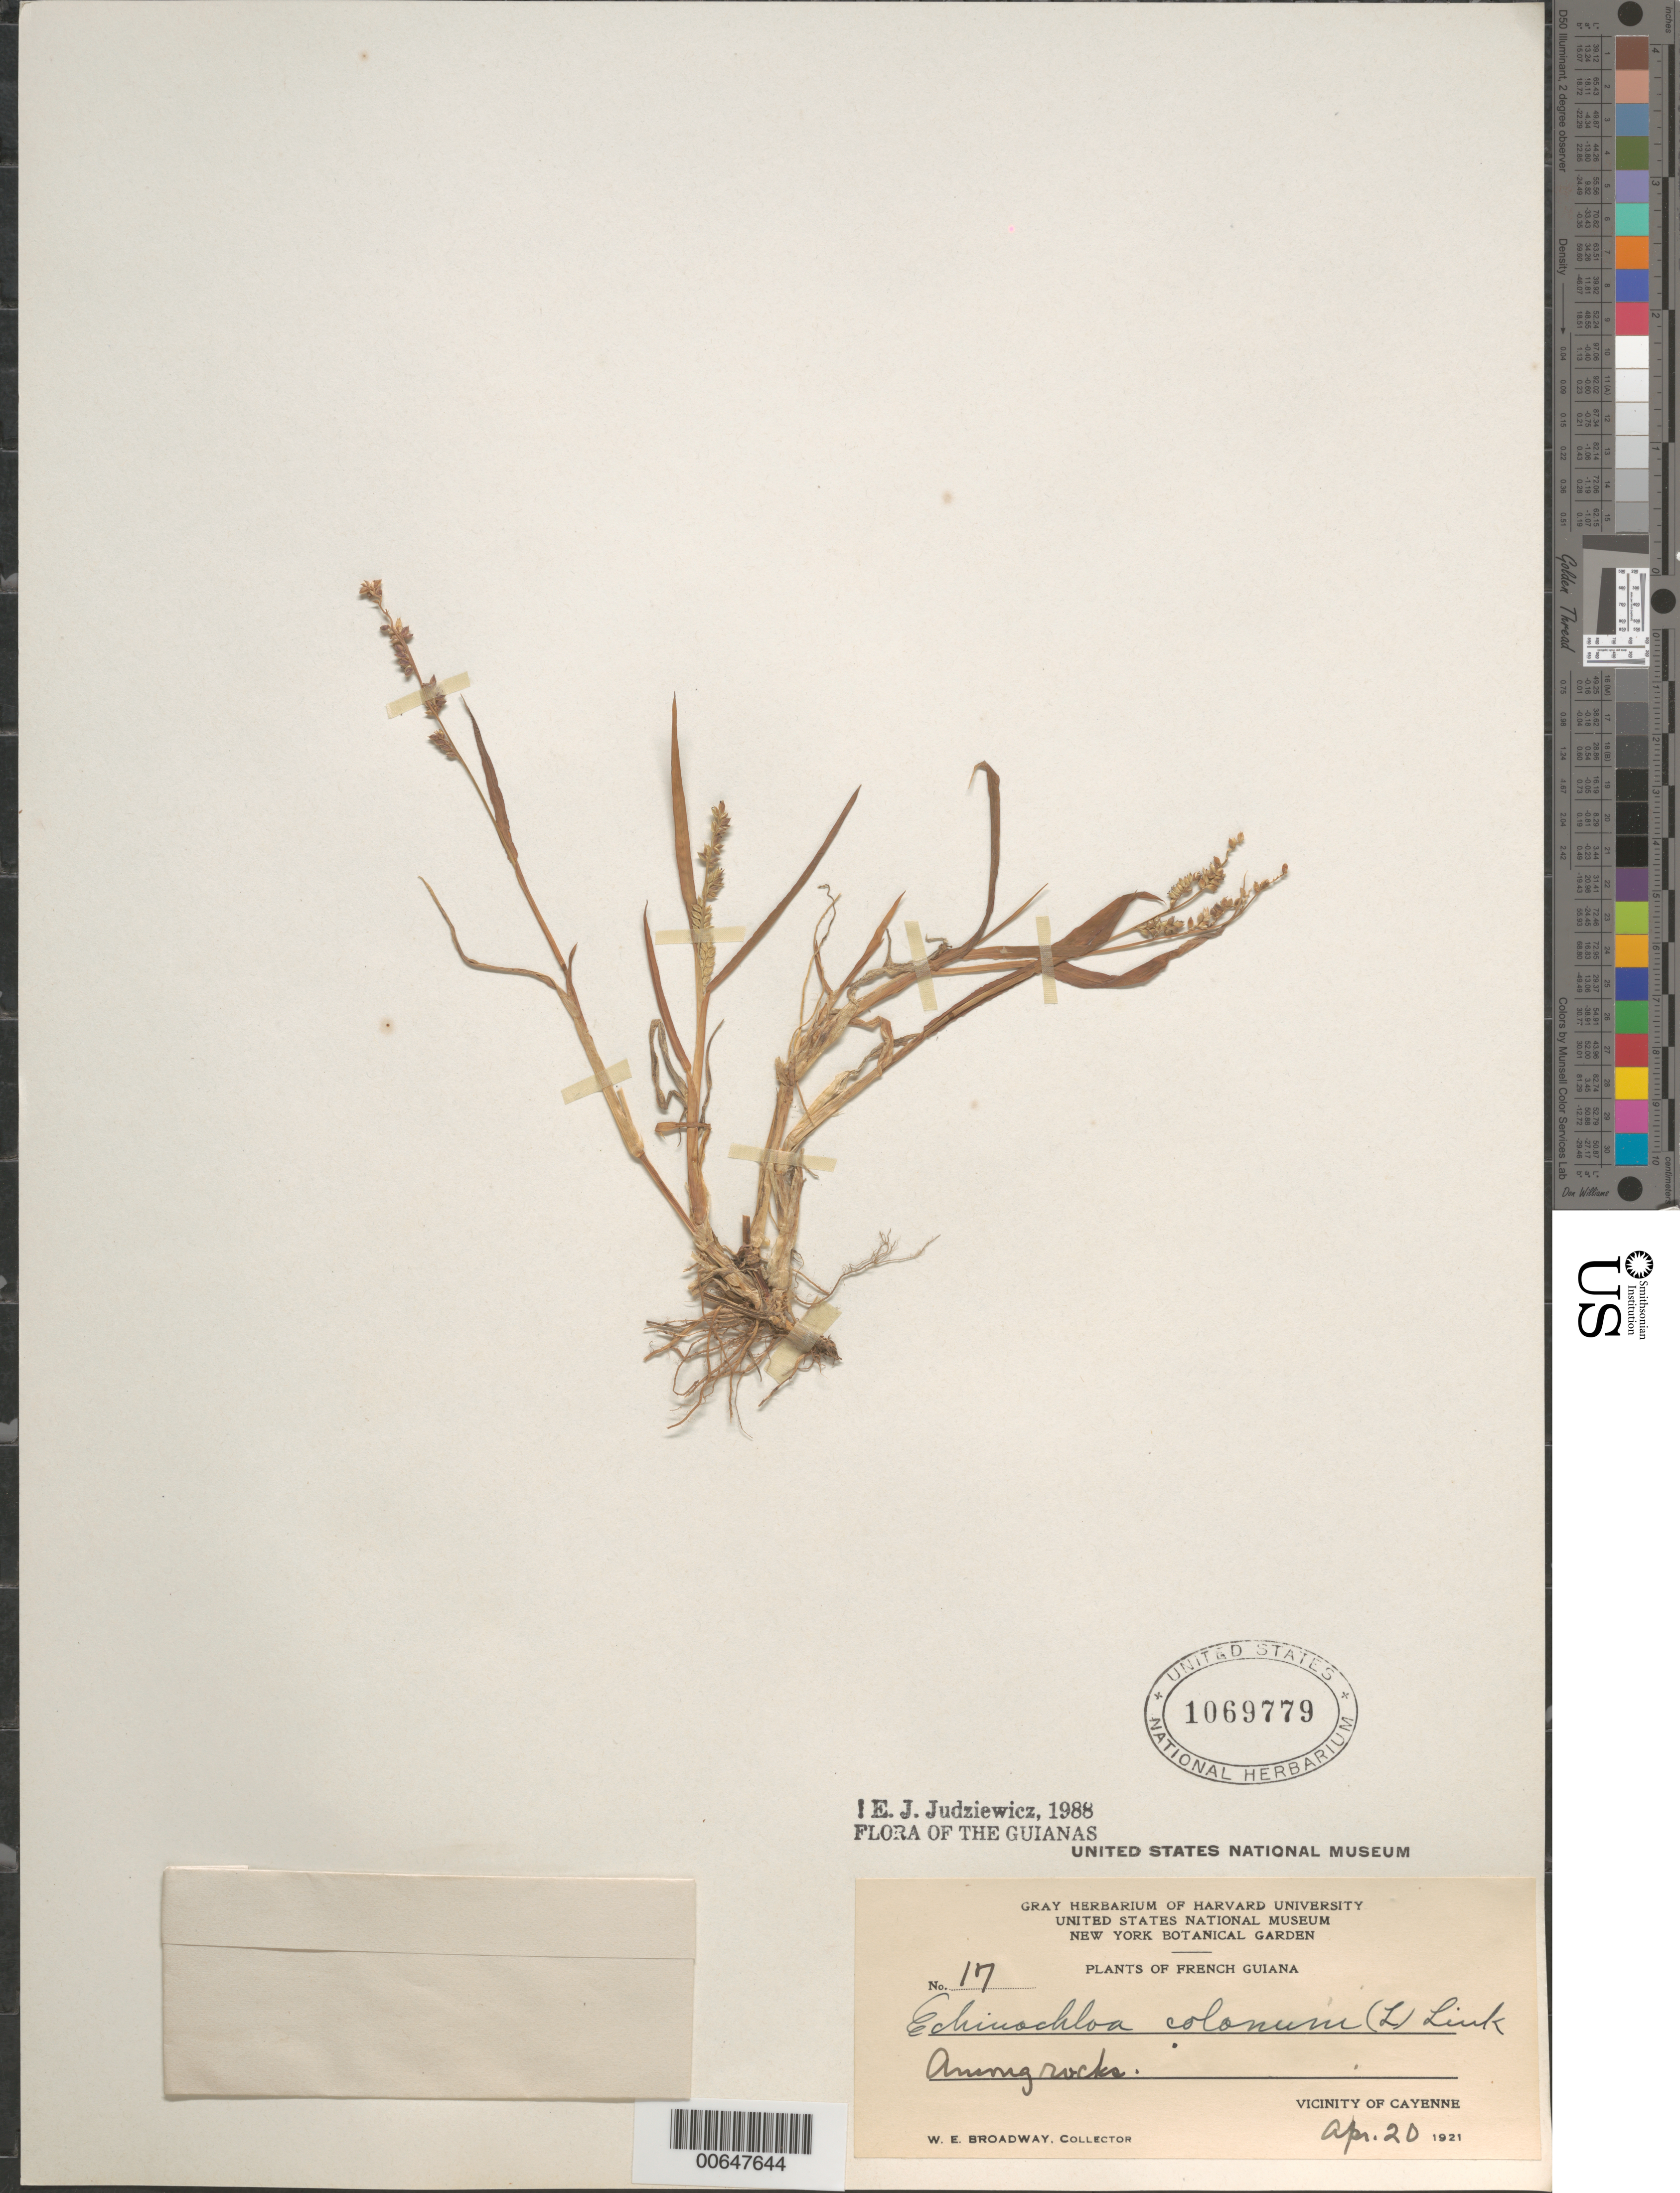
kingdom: Plantae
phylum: Tracheophyta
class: Liliopsida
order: Poales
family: Poaceae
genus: Echinochloa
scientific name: Echinochloa colona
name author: (L.) Link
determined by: Judziewicz, E. J.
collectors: W. E. Broadway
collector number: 17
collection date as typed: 20-Apr-21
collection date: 1921-04-20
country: French Guiana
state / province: Cayenne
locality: Cayenne, vic.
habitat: Among rocks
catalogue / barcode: US 1069779